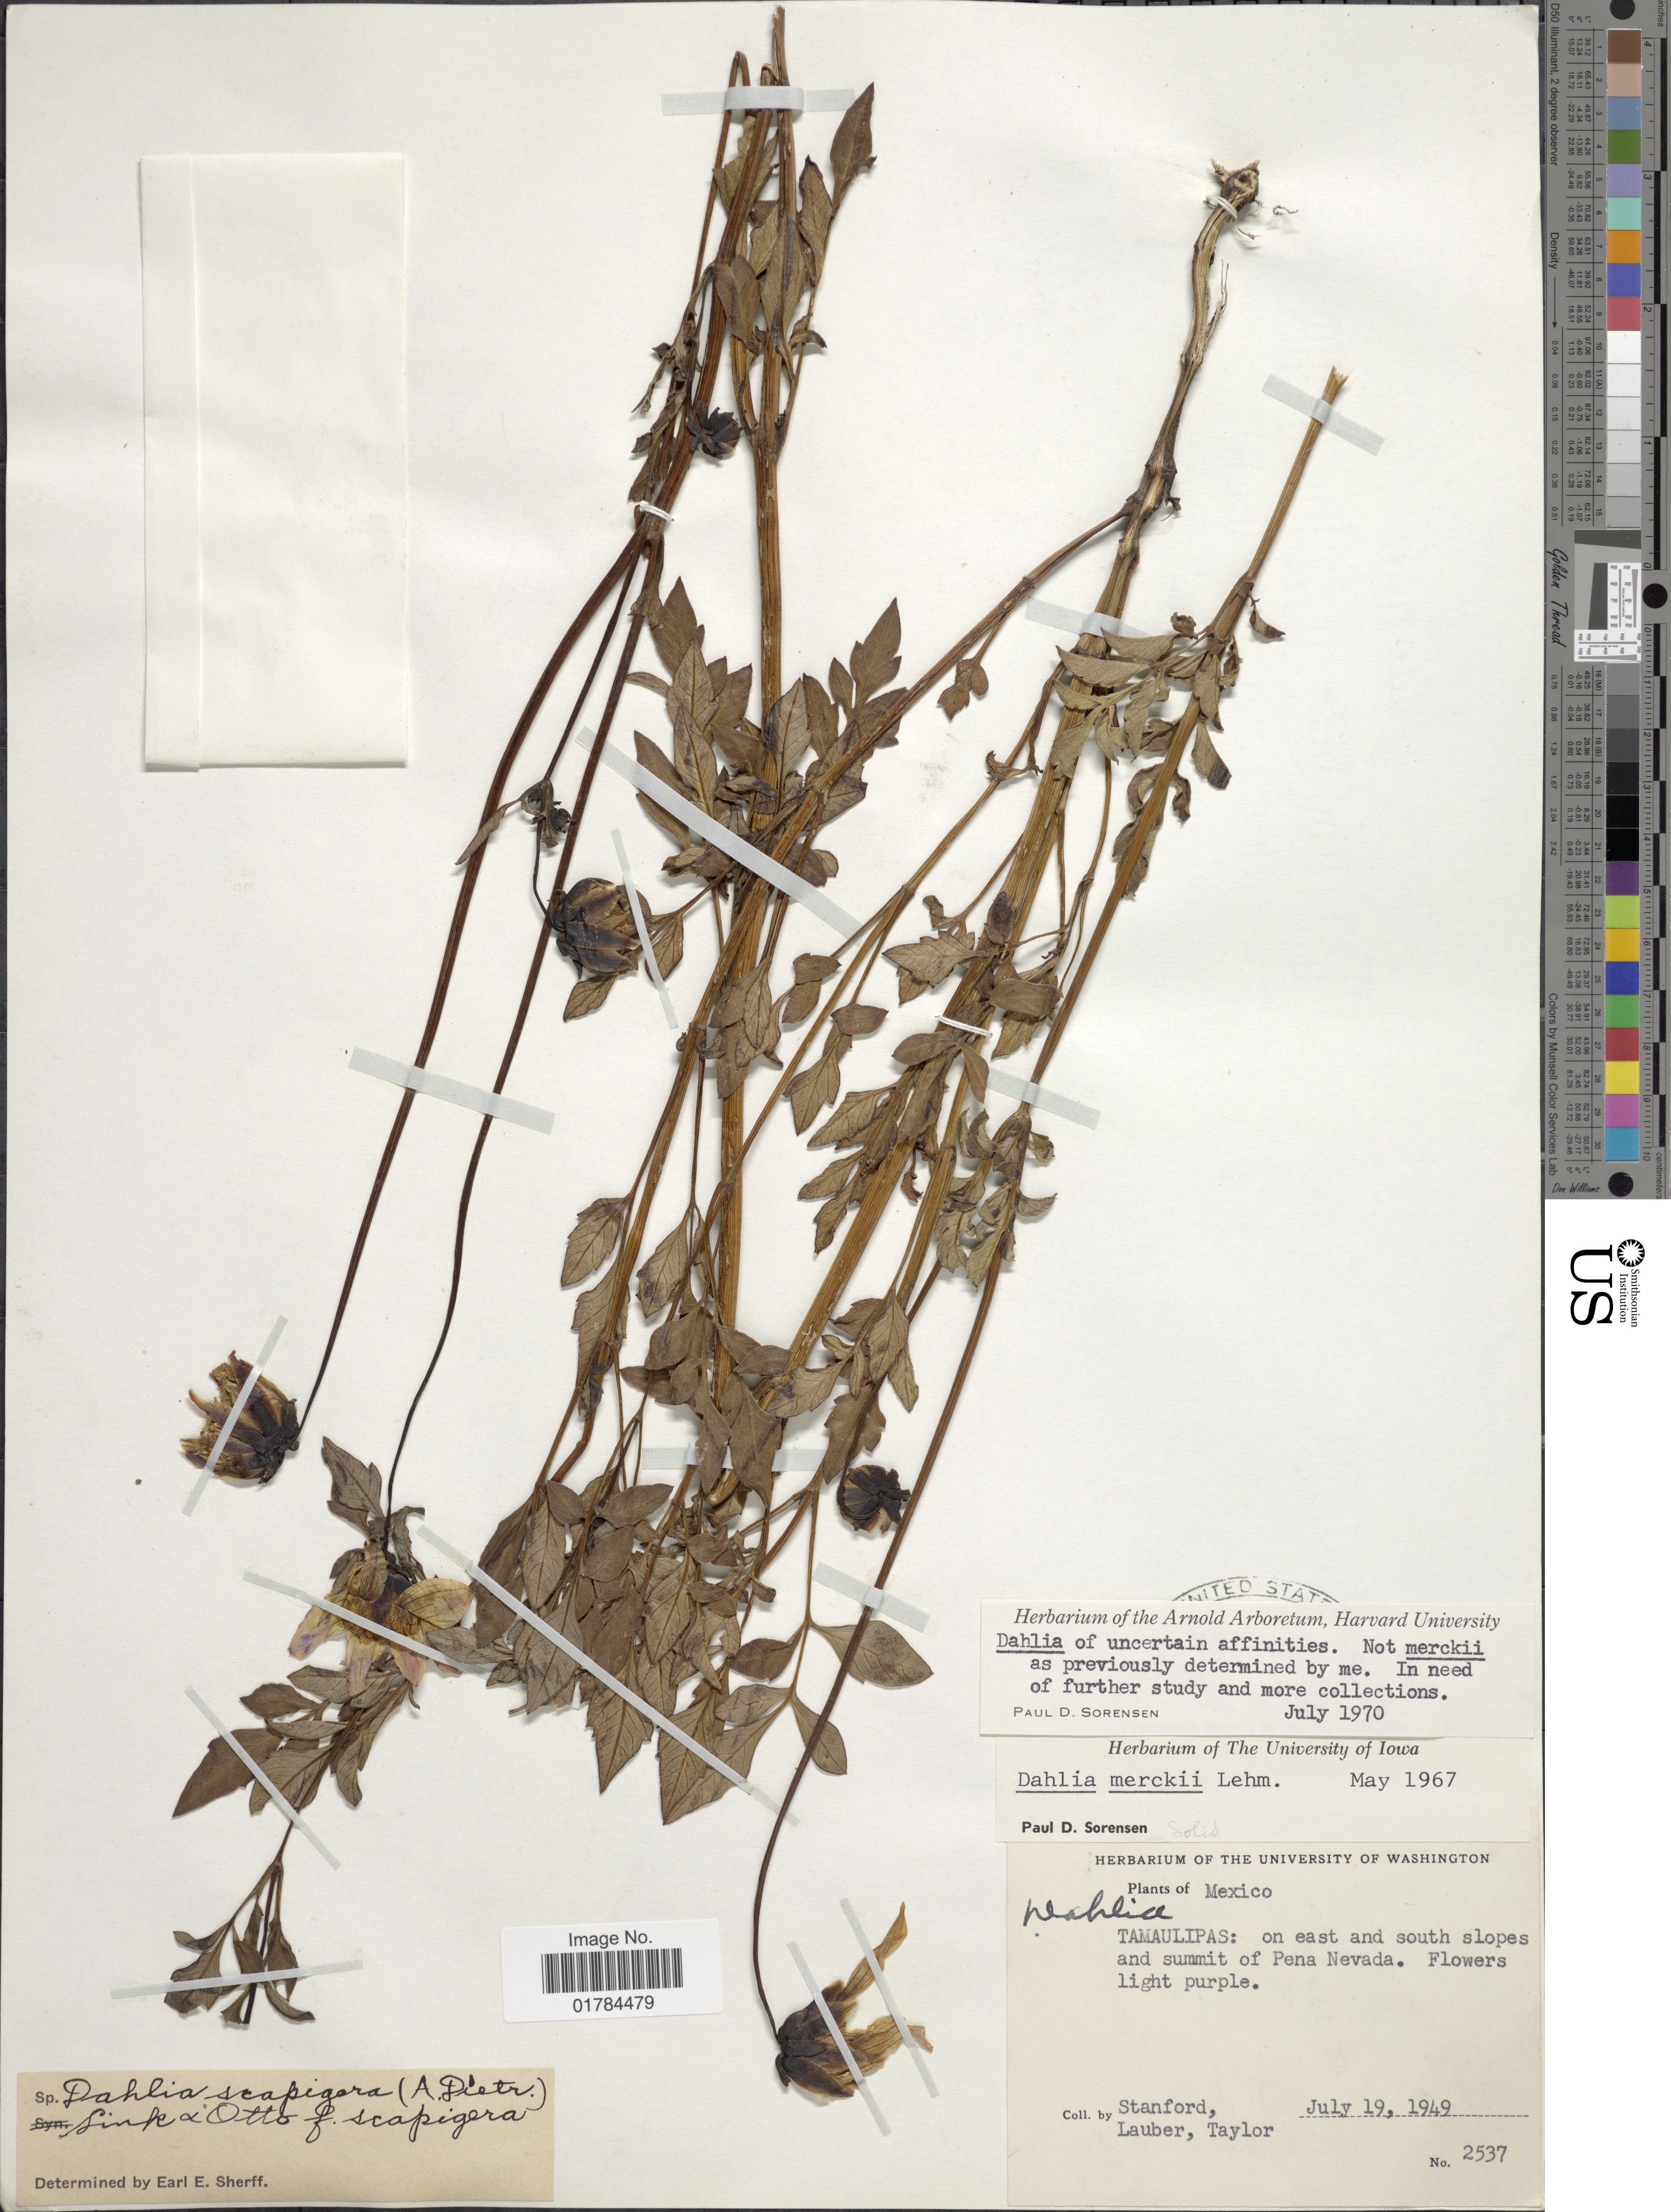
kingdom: Plantae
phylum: Tracheophyta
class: Magnoliopsida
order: Asterales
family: Asteraceae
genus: Dahlia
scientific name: Dahlia sp.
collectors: -. Stanford, Lauber, -- & -- Taylor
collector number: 2537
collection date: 1949-07-19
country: Mexico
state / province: Tamaulipas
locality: On east and south slopes and summit of Pena Nevada